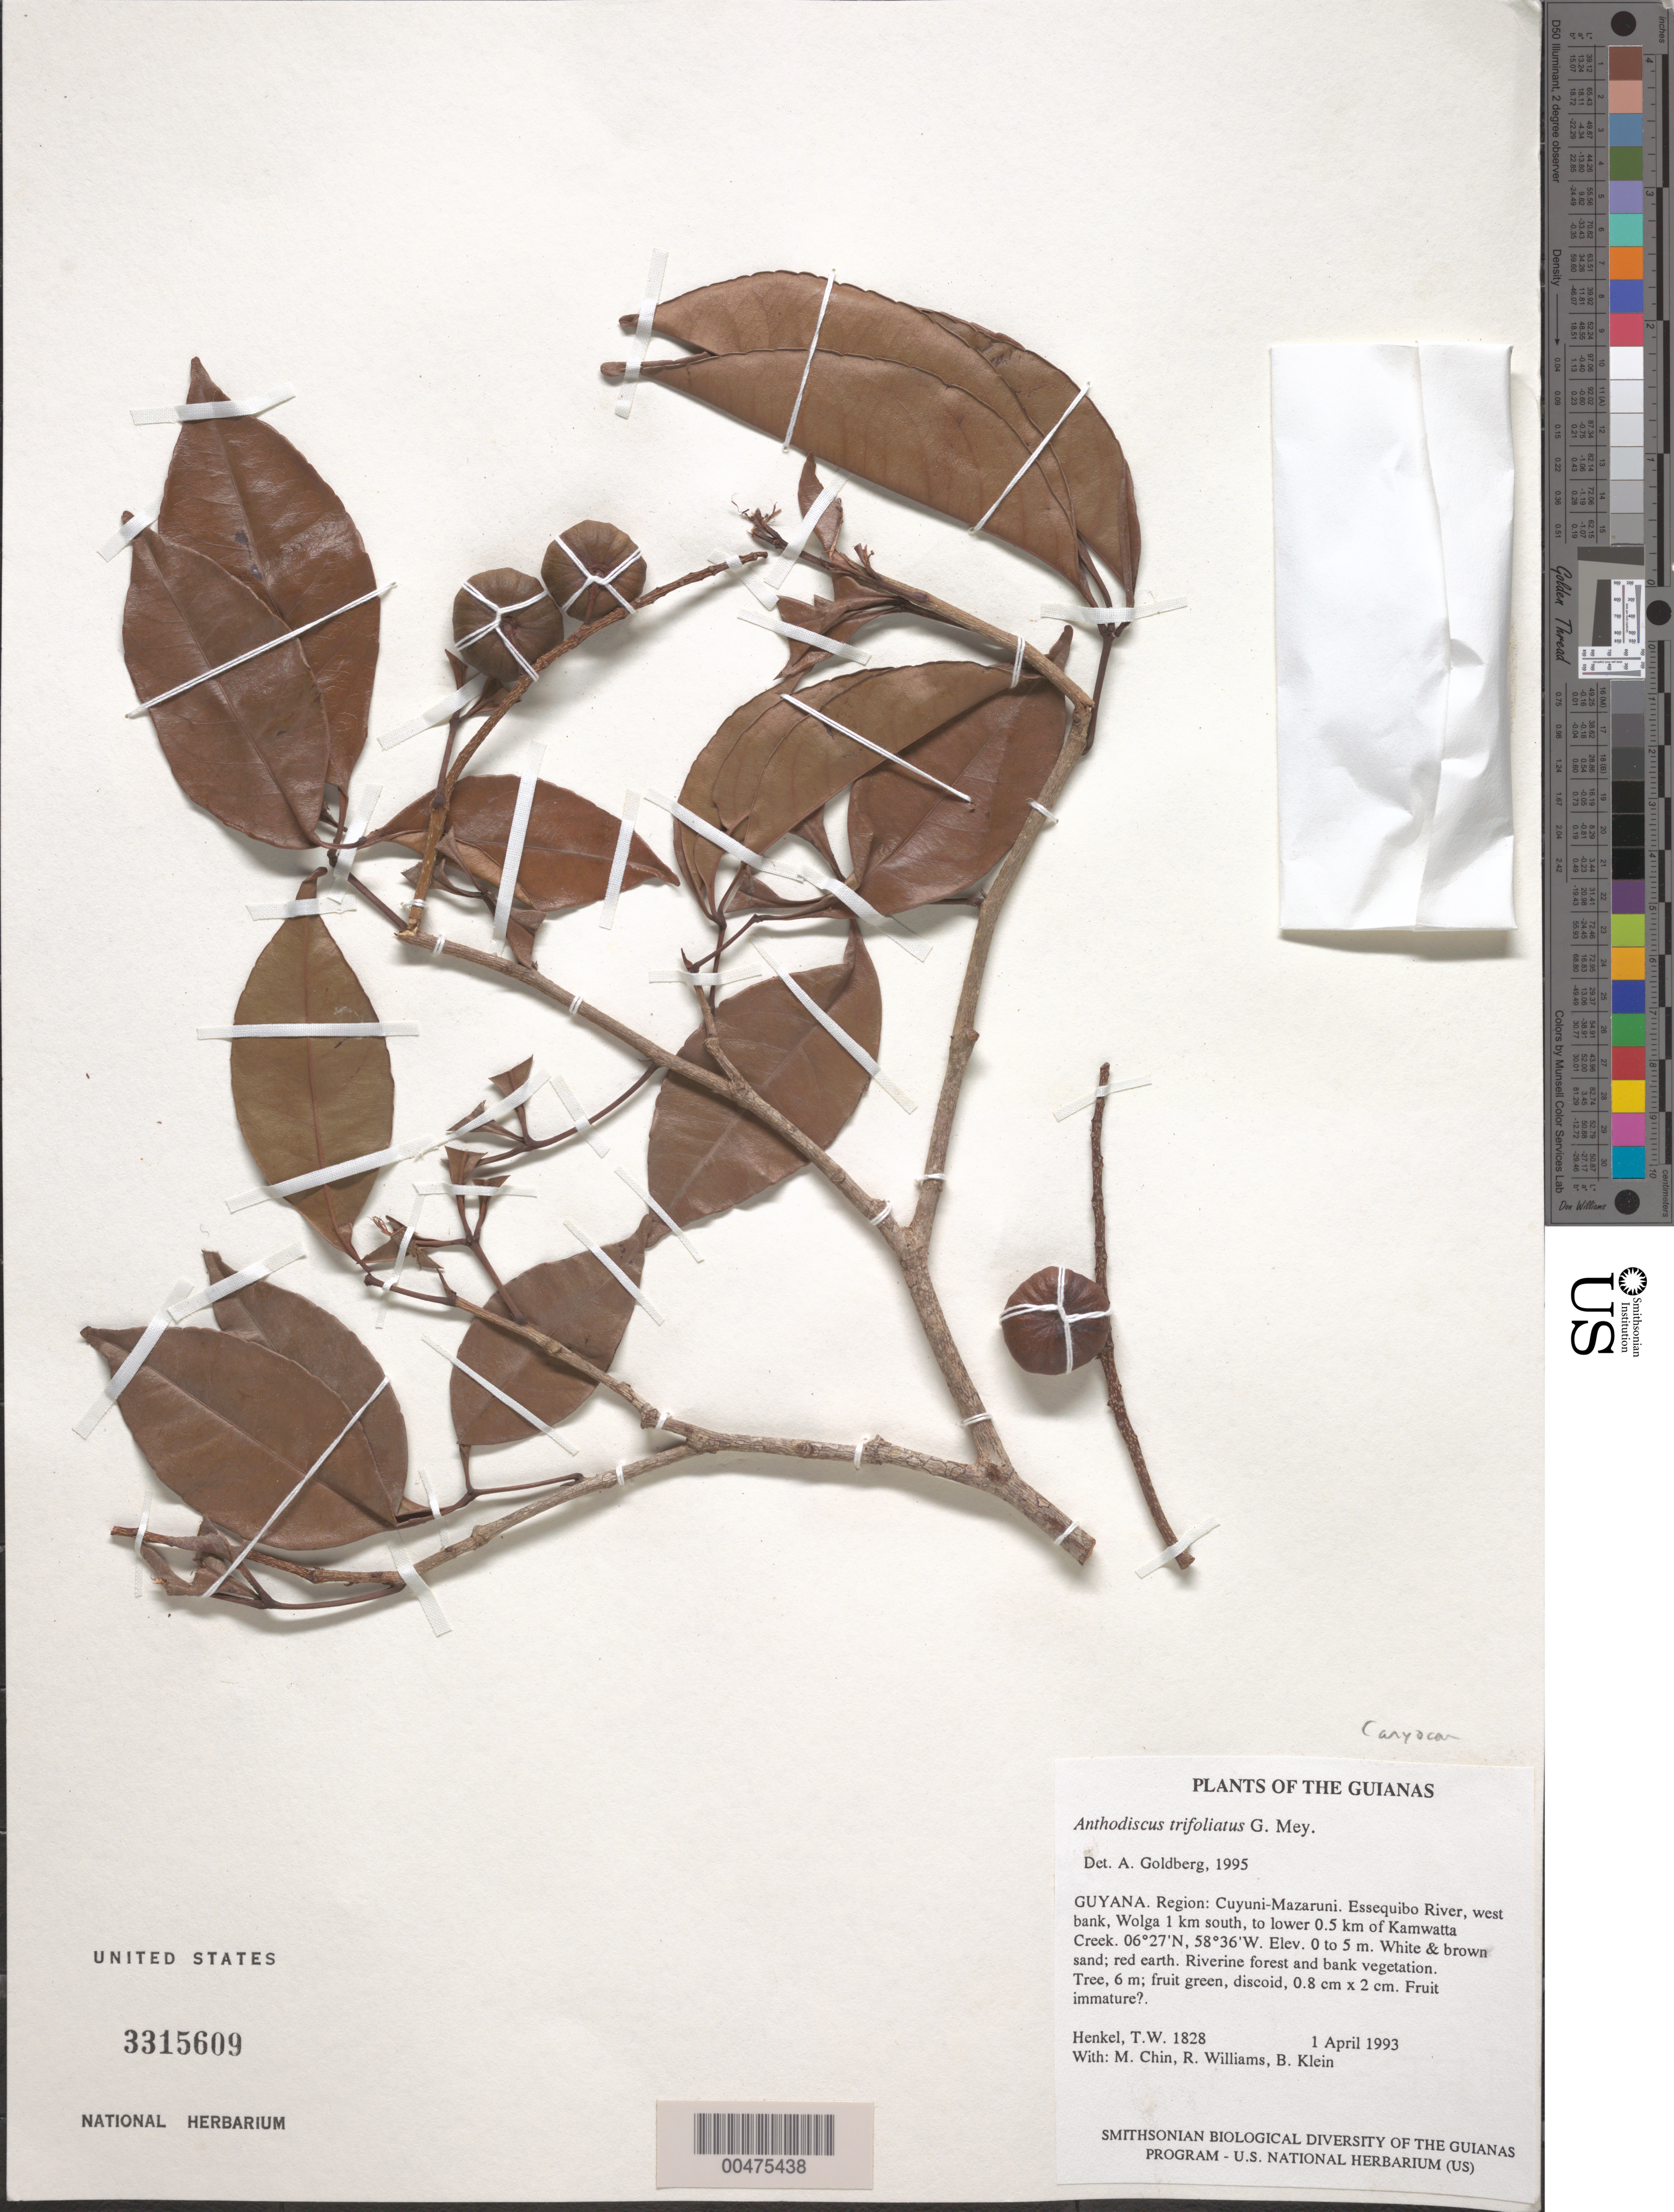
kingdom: Plantae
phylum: Tracheophyta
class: Magnoliopsida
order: Malpighiales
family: Caryocaraceae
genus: Anthodiscus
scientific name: Anthodiscus trifoliatus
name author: G. Mey.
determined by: Goldberg, Aaron, (US), NMNH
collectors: T. Henkel, M. Chin, R. Williams & B. Klein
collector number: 1828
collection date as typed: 1 April 1993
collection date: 1993-04-01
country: Guyana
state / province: Cuyuni-Mazaruni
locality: Essequibo River, W bank, Wolga 1 km S, to lower 0.5 km of Kamwatta Creek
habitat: White & brown sand; red earth. Riverine forest and bank vegetation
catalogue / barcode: US 3315609